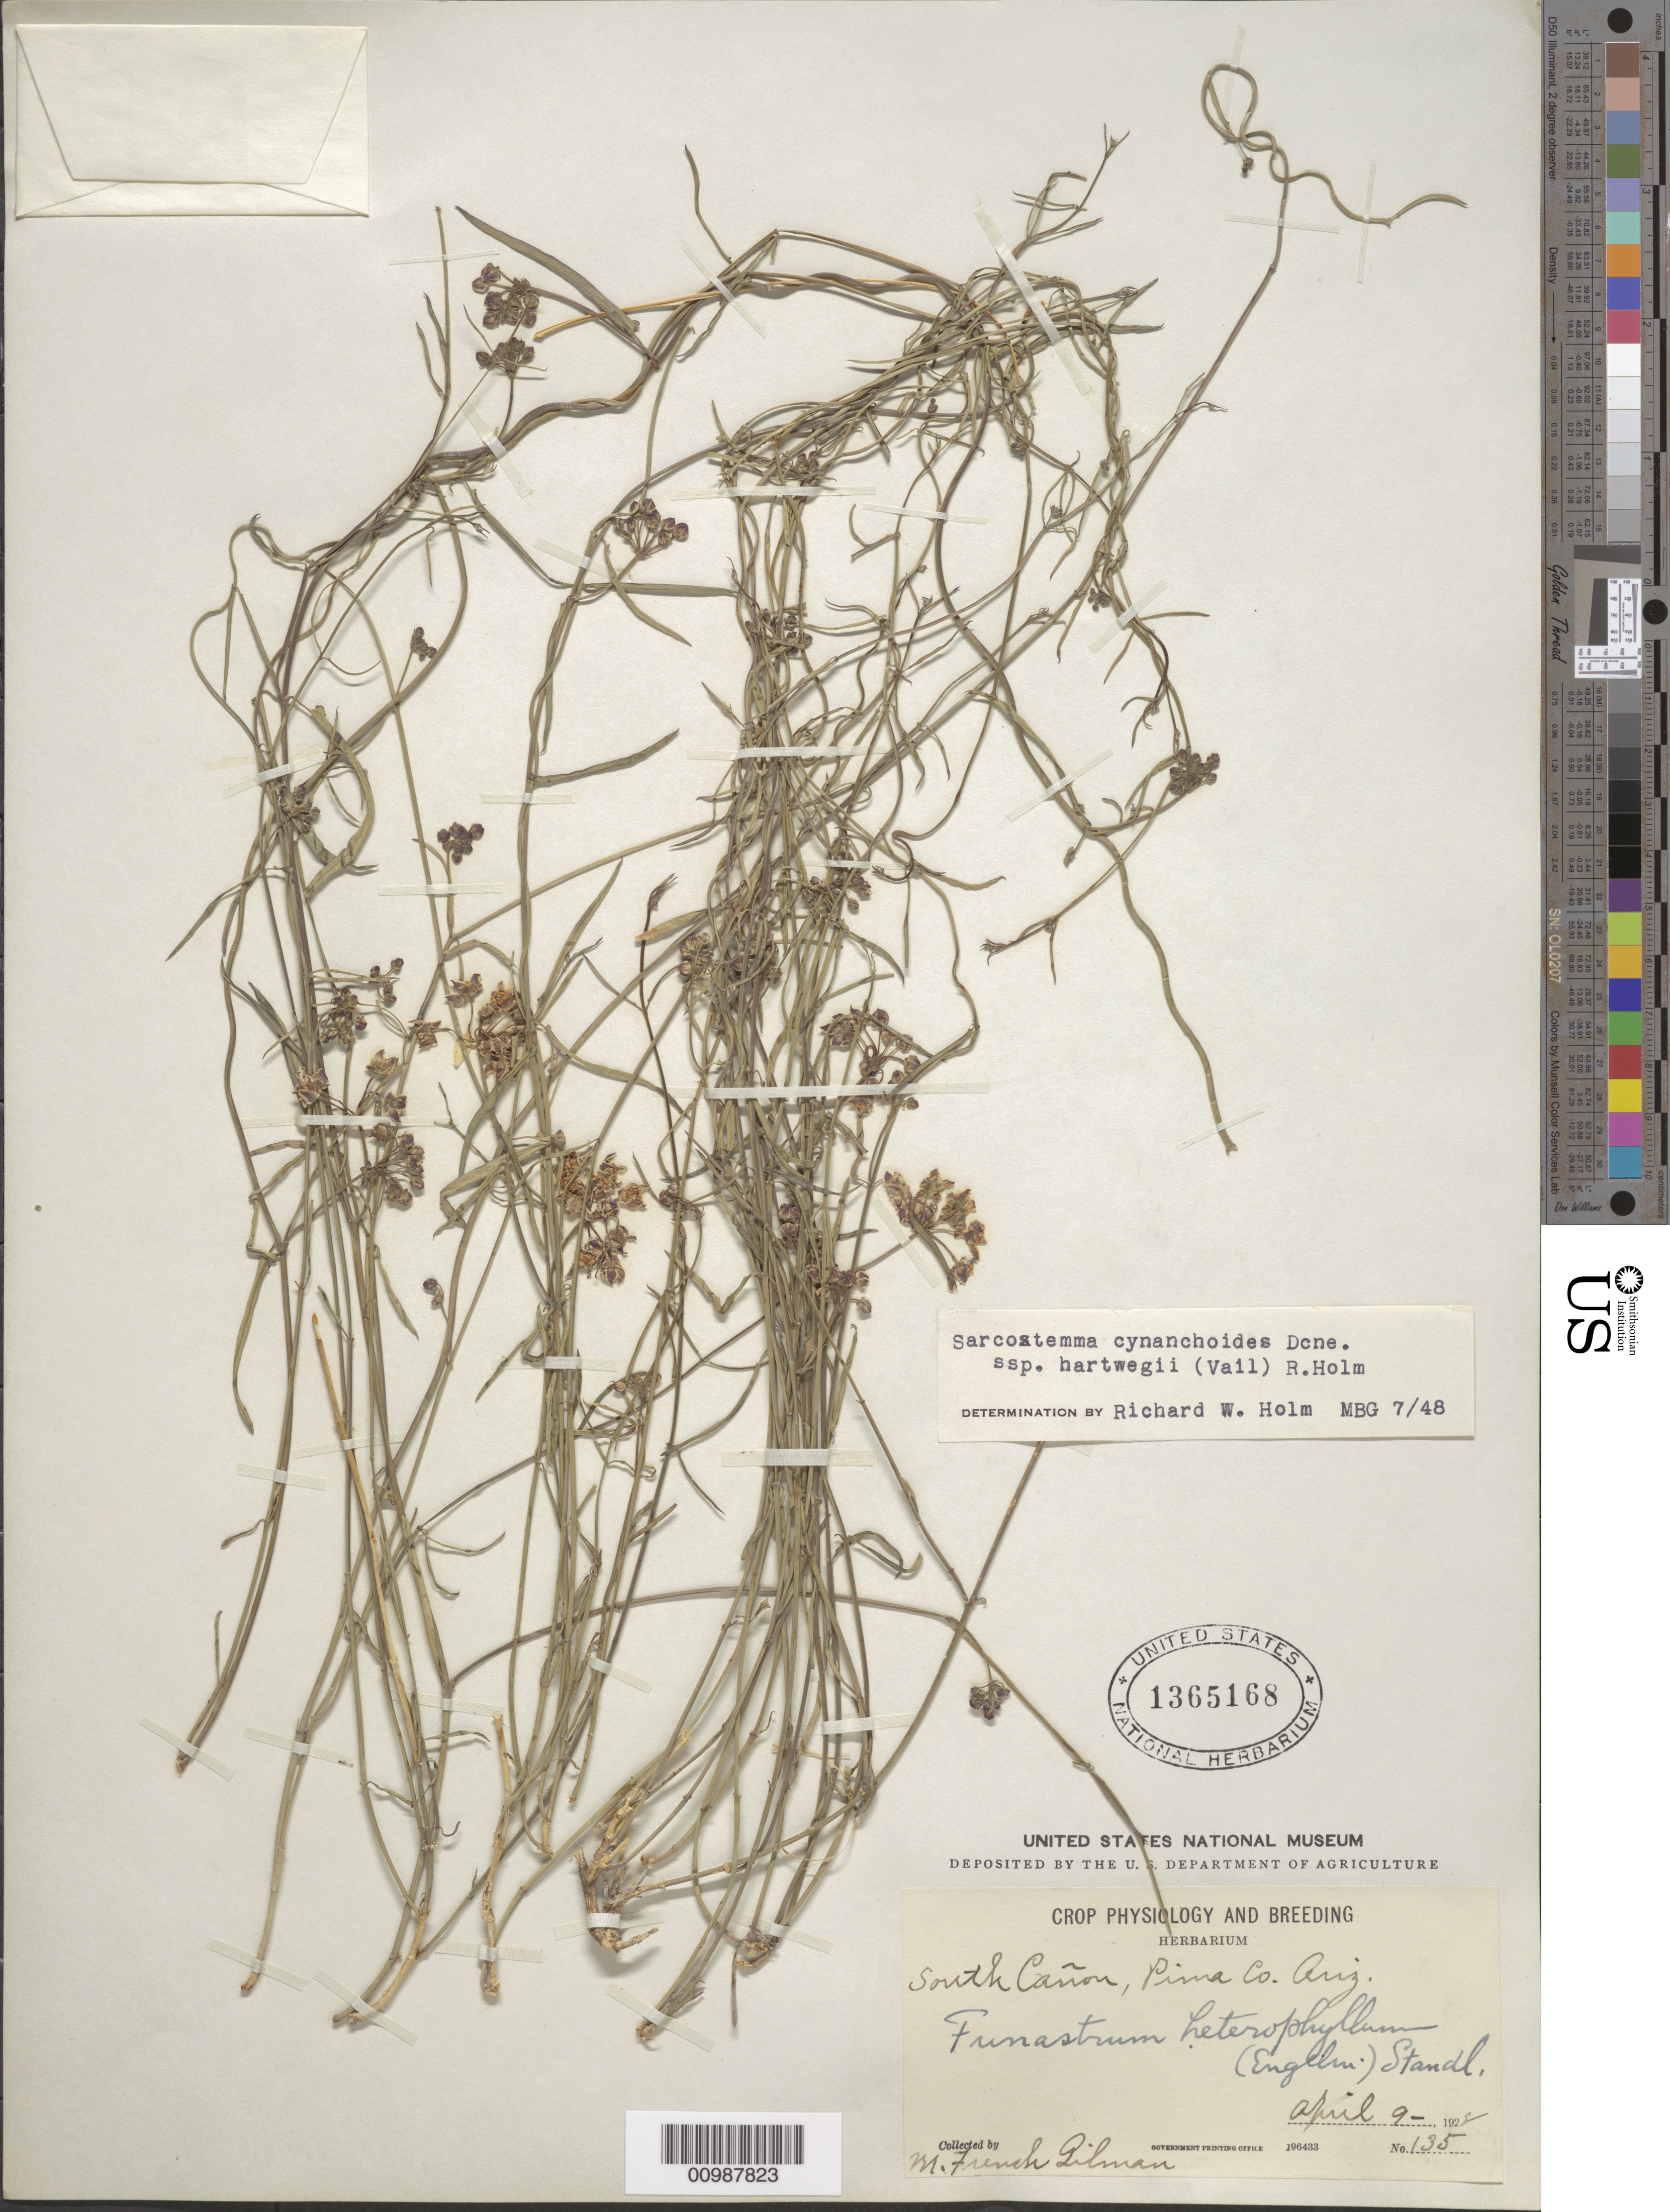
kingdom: Plantae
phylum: Tracheophyta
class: Magnoliopsida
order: Gentianales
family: Apocynaceae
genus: Sarcostemma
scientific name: Sarcostemma cynanchoides subsp. hartwegii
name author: (Vail) R.W. Holm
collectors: M. F. Gilman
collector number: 135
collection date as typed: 09 Apr 1928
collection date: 1928-04-09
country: United States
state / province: Arizona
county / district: Pima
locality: South Canyon.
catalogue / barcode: US 1365168